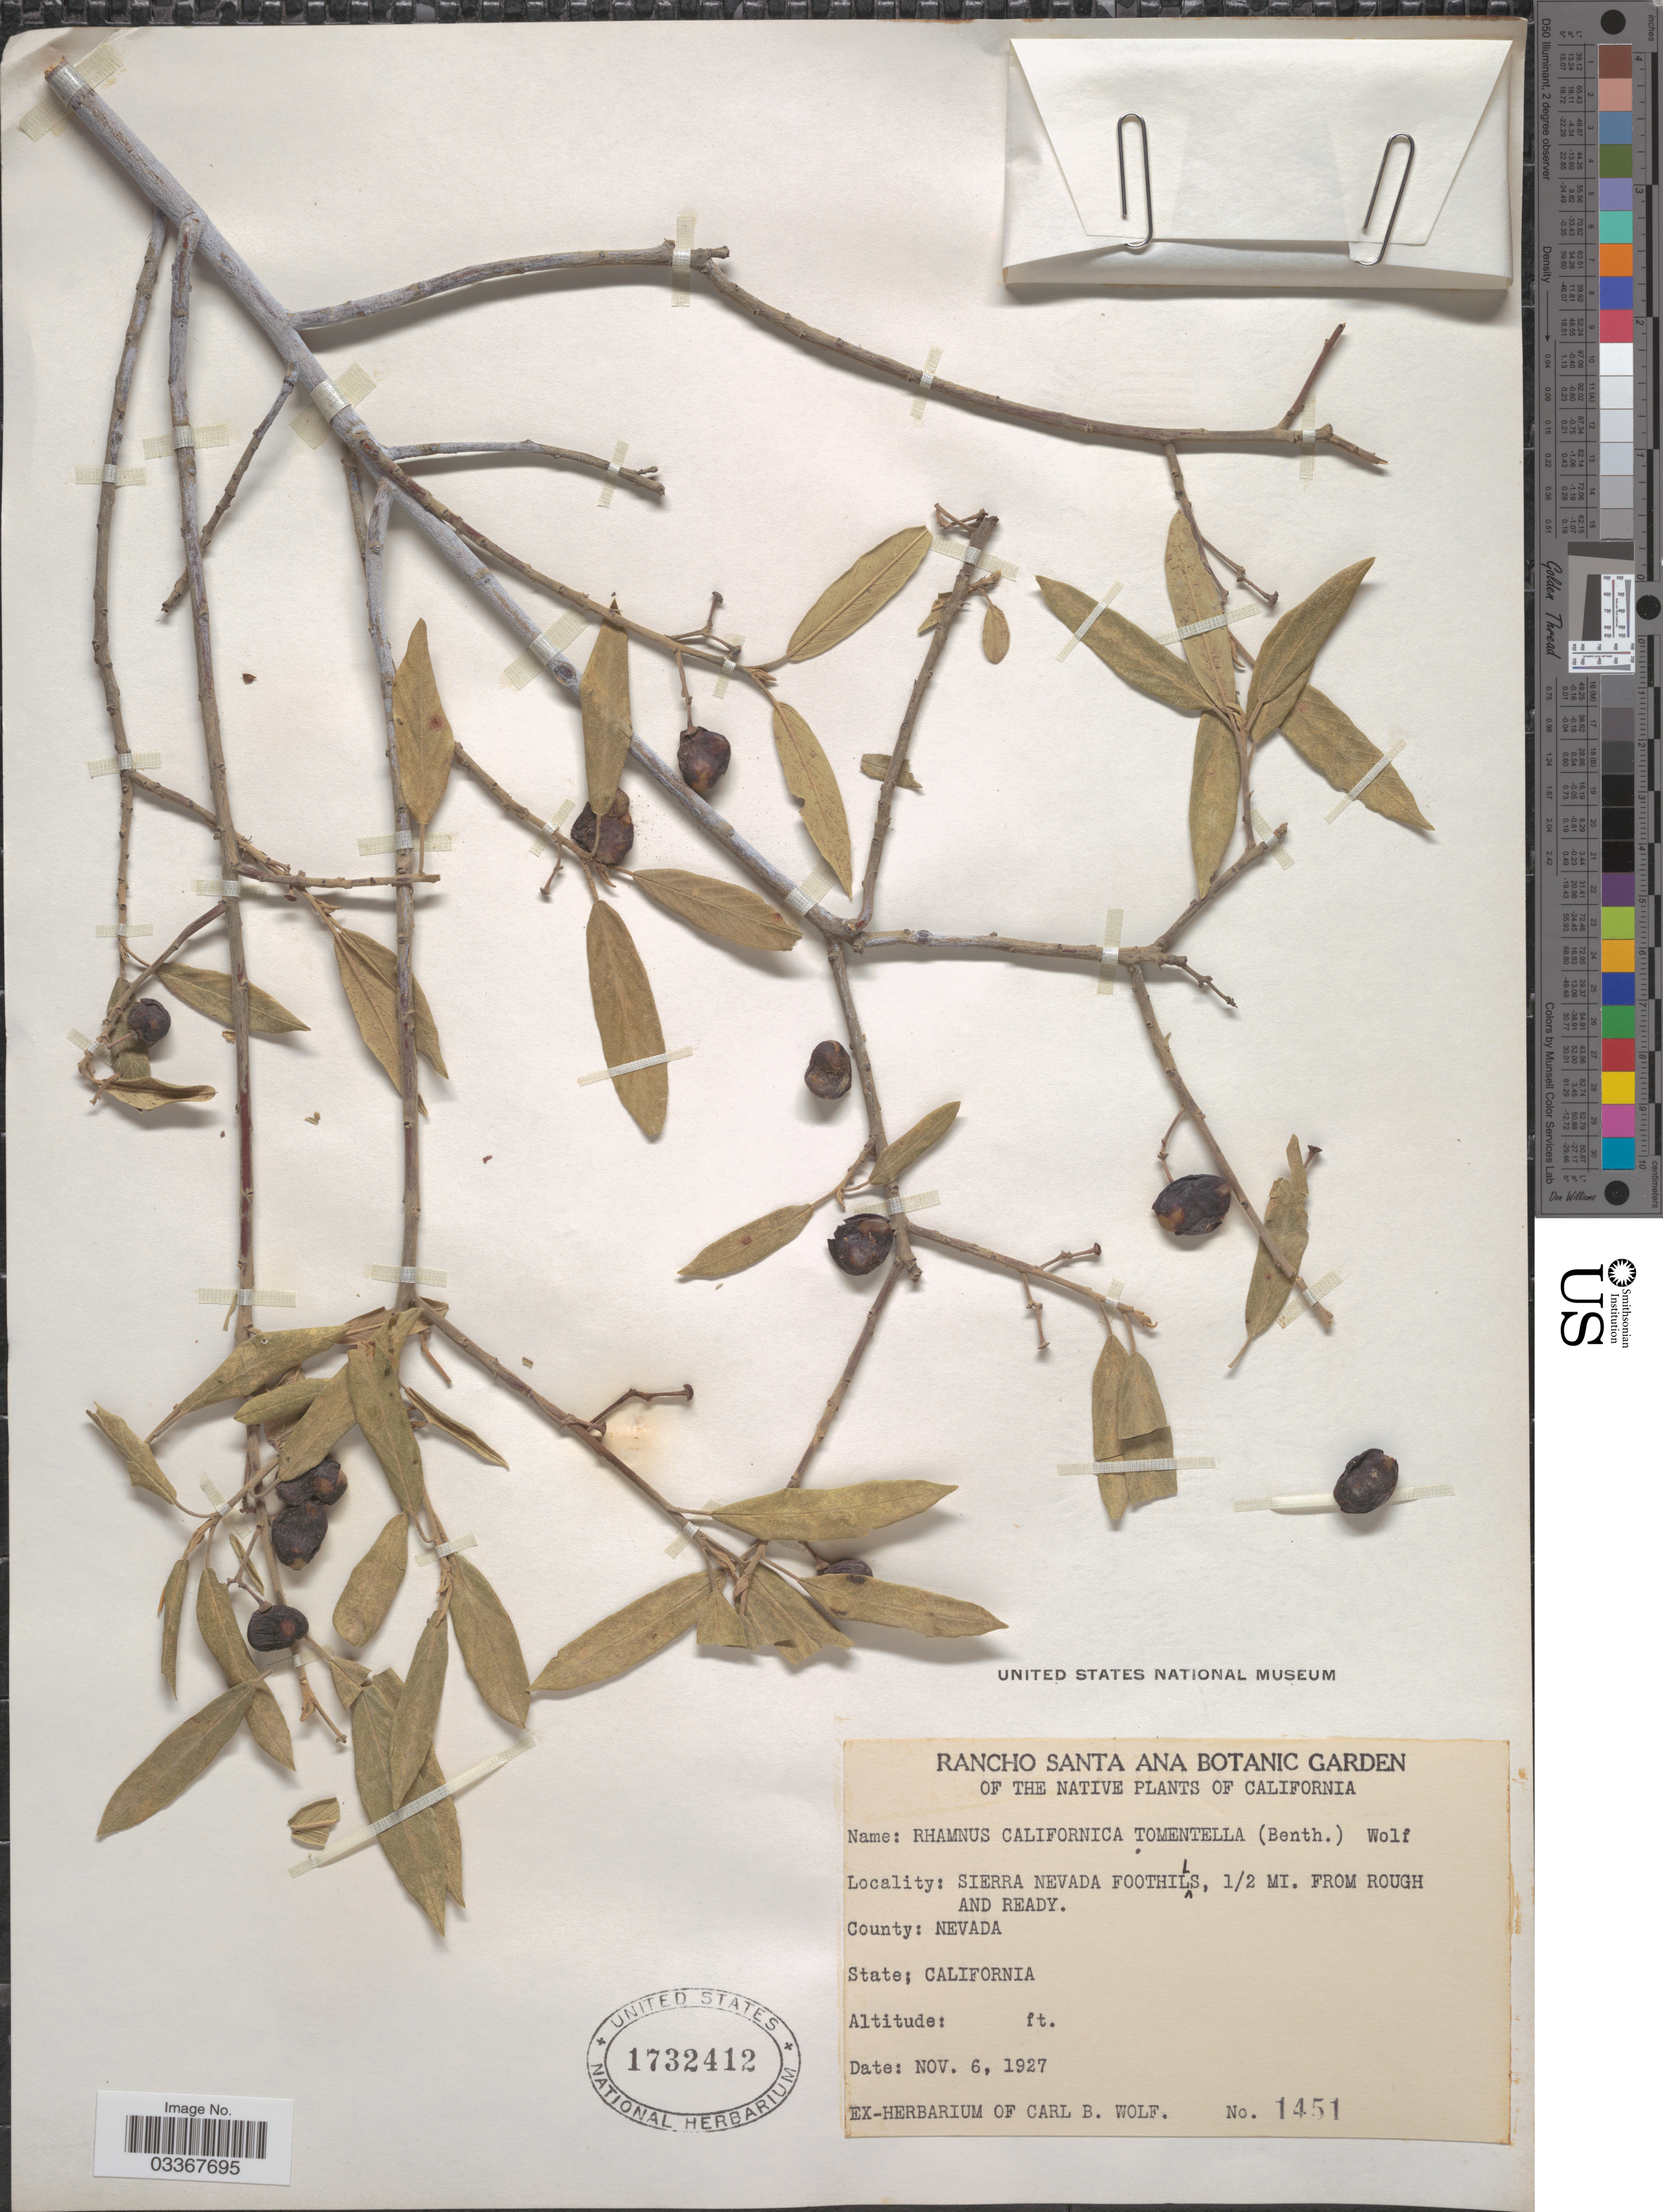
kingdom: Plantae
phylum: Tracheophyta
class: Magnoliopsida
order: Rosales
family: Rhamnaceae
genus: Frangula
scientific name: Frangula californica subsp. tomentella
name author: (Benth.) Kartesz & Gandhi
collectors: ex herb. Carl B. Wolf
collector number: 1451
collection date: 1927-11-06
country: United States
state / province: California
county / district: Nevada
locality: Sierra Nevada Foothills, ½ mi. from rough and ready. County: Nevada.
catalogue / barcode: US 1732412